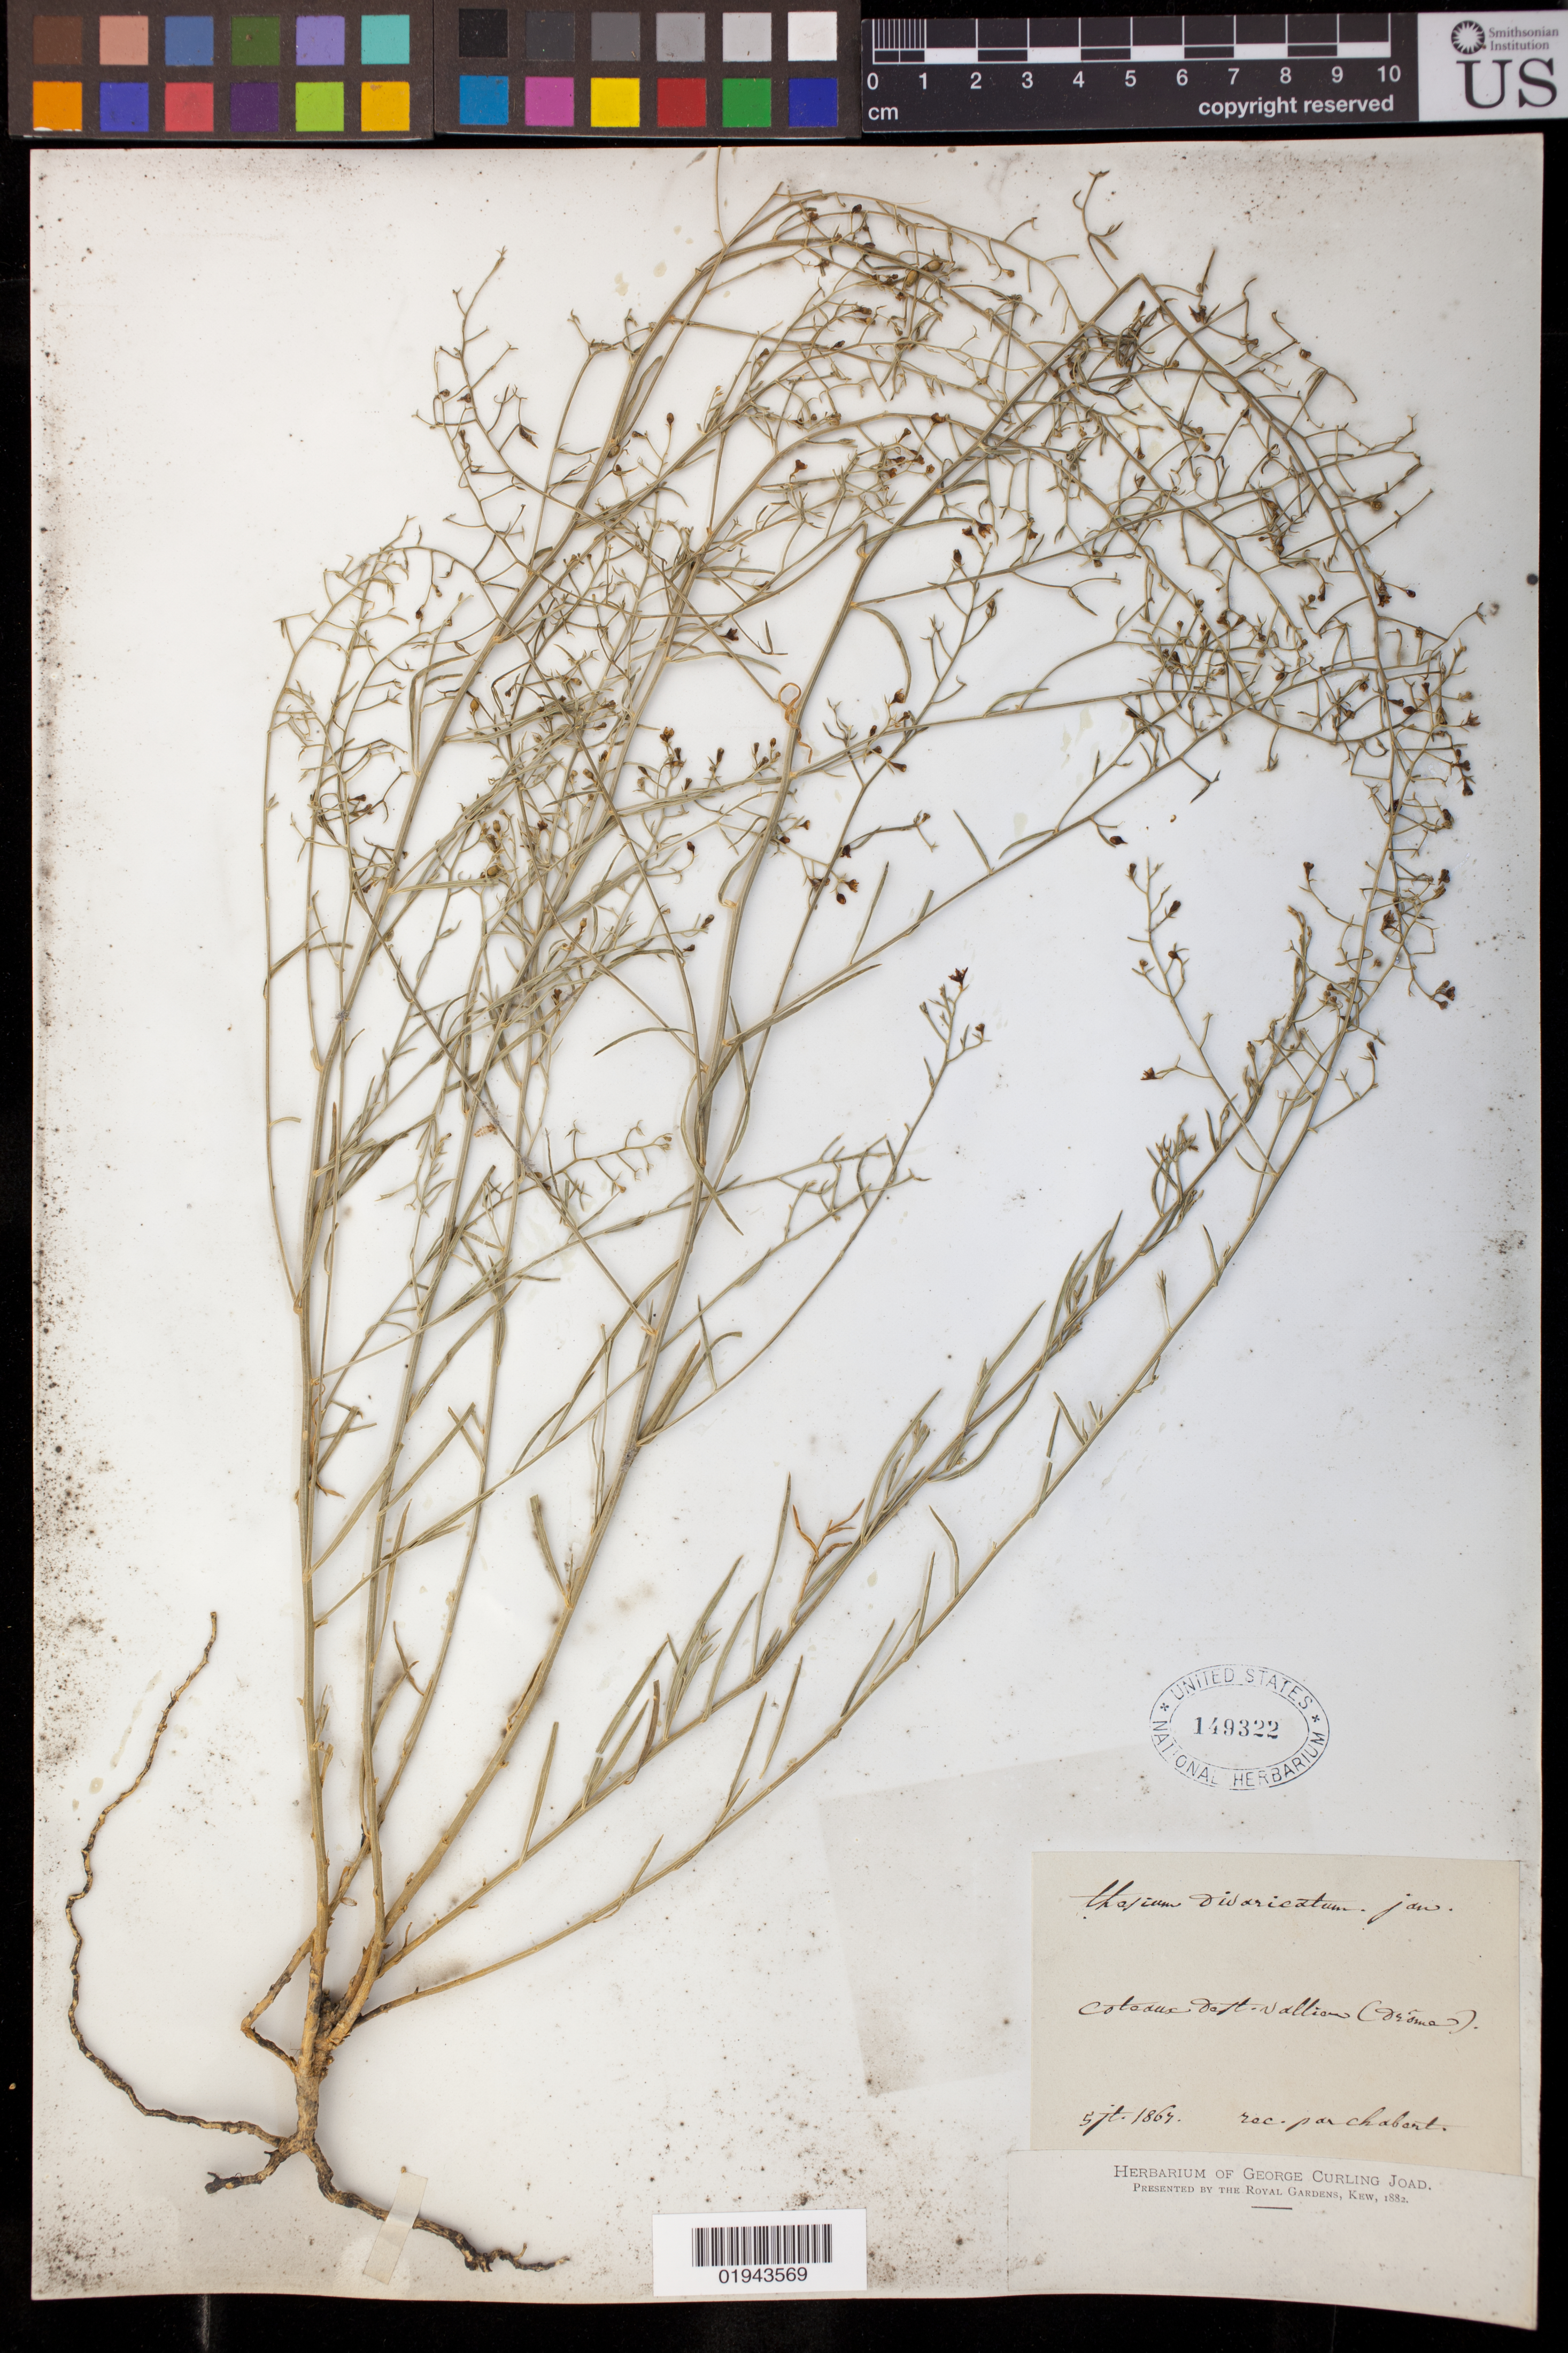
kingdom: Plantae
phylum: Tracheophyta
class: Magnoliopsida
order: Santalales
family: Thesiaceae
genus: Thesium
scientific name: Thesium divaricatum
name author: Jan ex Mert. & W.D.J. Koch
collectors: P. Chabert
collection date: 1867-07-05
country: France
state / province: Auvergne-Rhône-Alpes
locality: Coteaux Dept. Vallion (deome)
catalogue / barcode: US 149322